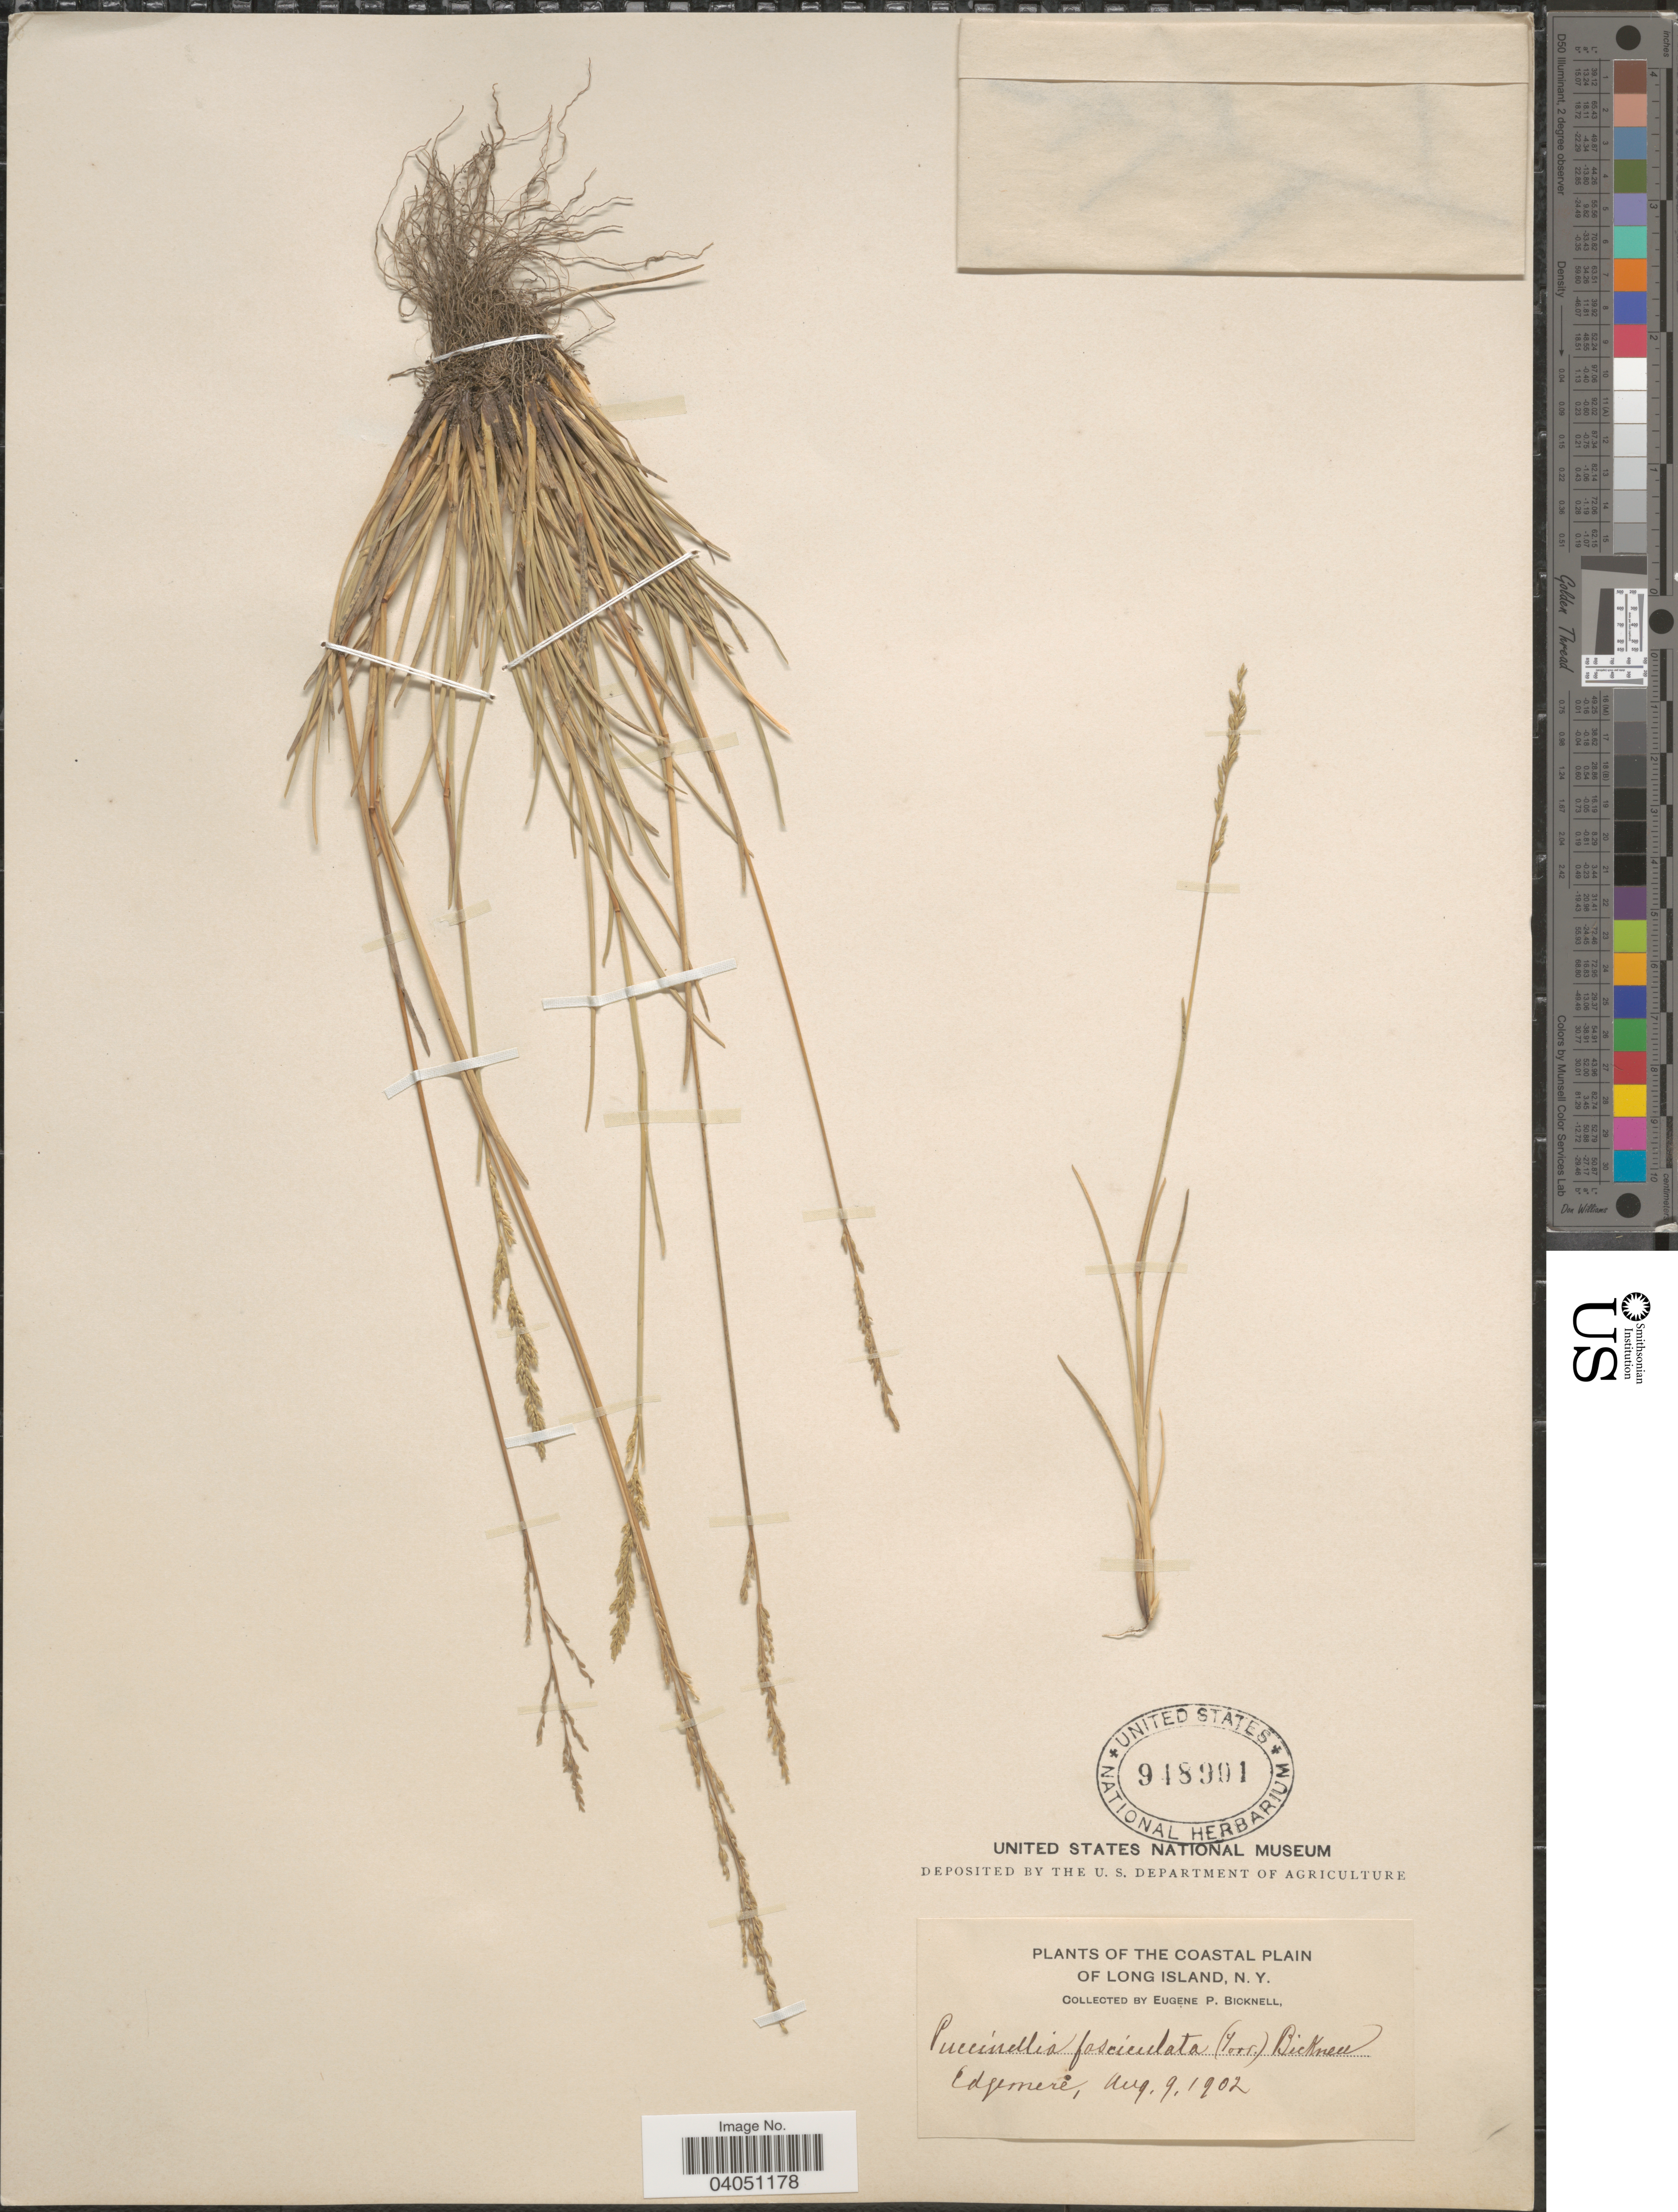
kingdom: Plantae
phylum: Tracheophyta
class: Liliopsida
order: Poales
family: Poaceae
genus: Puccinellia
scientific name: Puccinellia fasciculata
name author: (Torr.) E.P. Bicknell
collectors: E. P. Bicknell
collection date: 1902-08-09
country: United States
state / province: New York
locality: The Coastal Plain of Long Island. Edgemere.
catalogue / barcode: US 948901